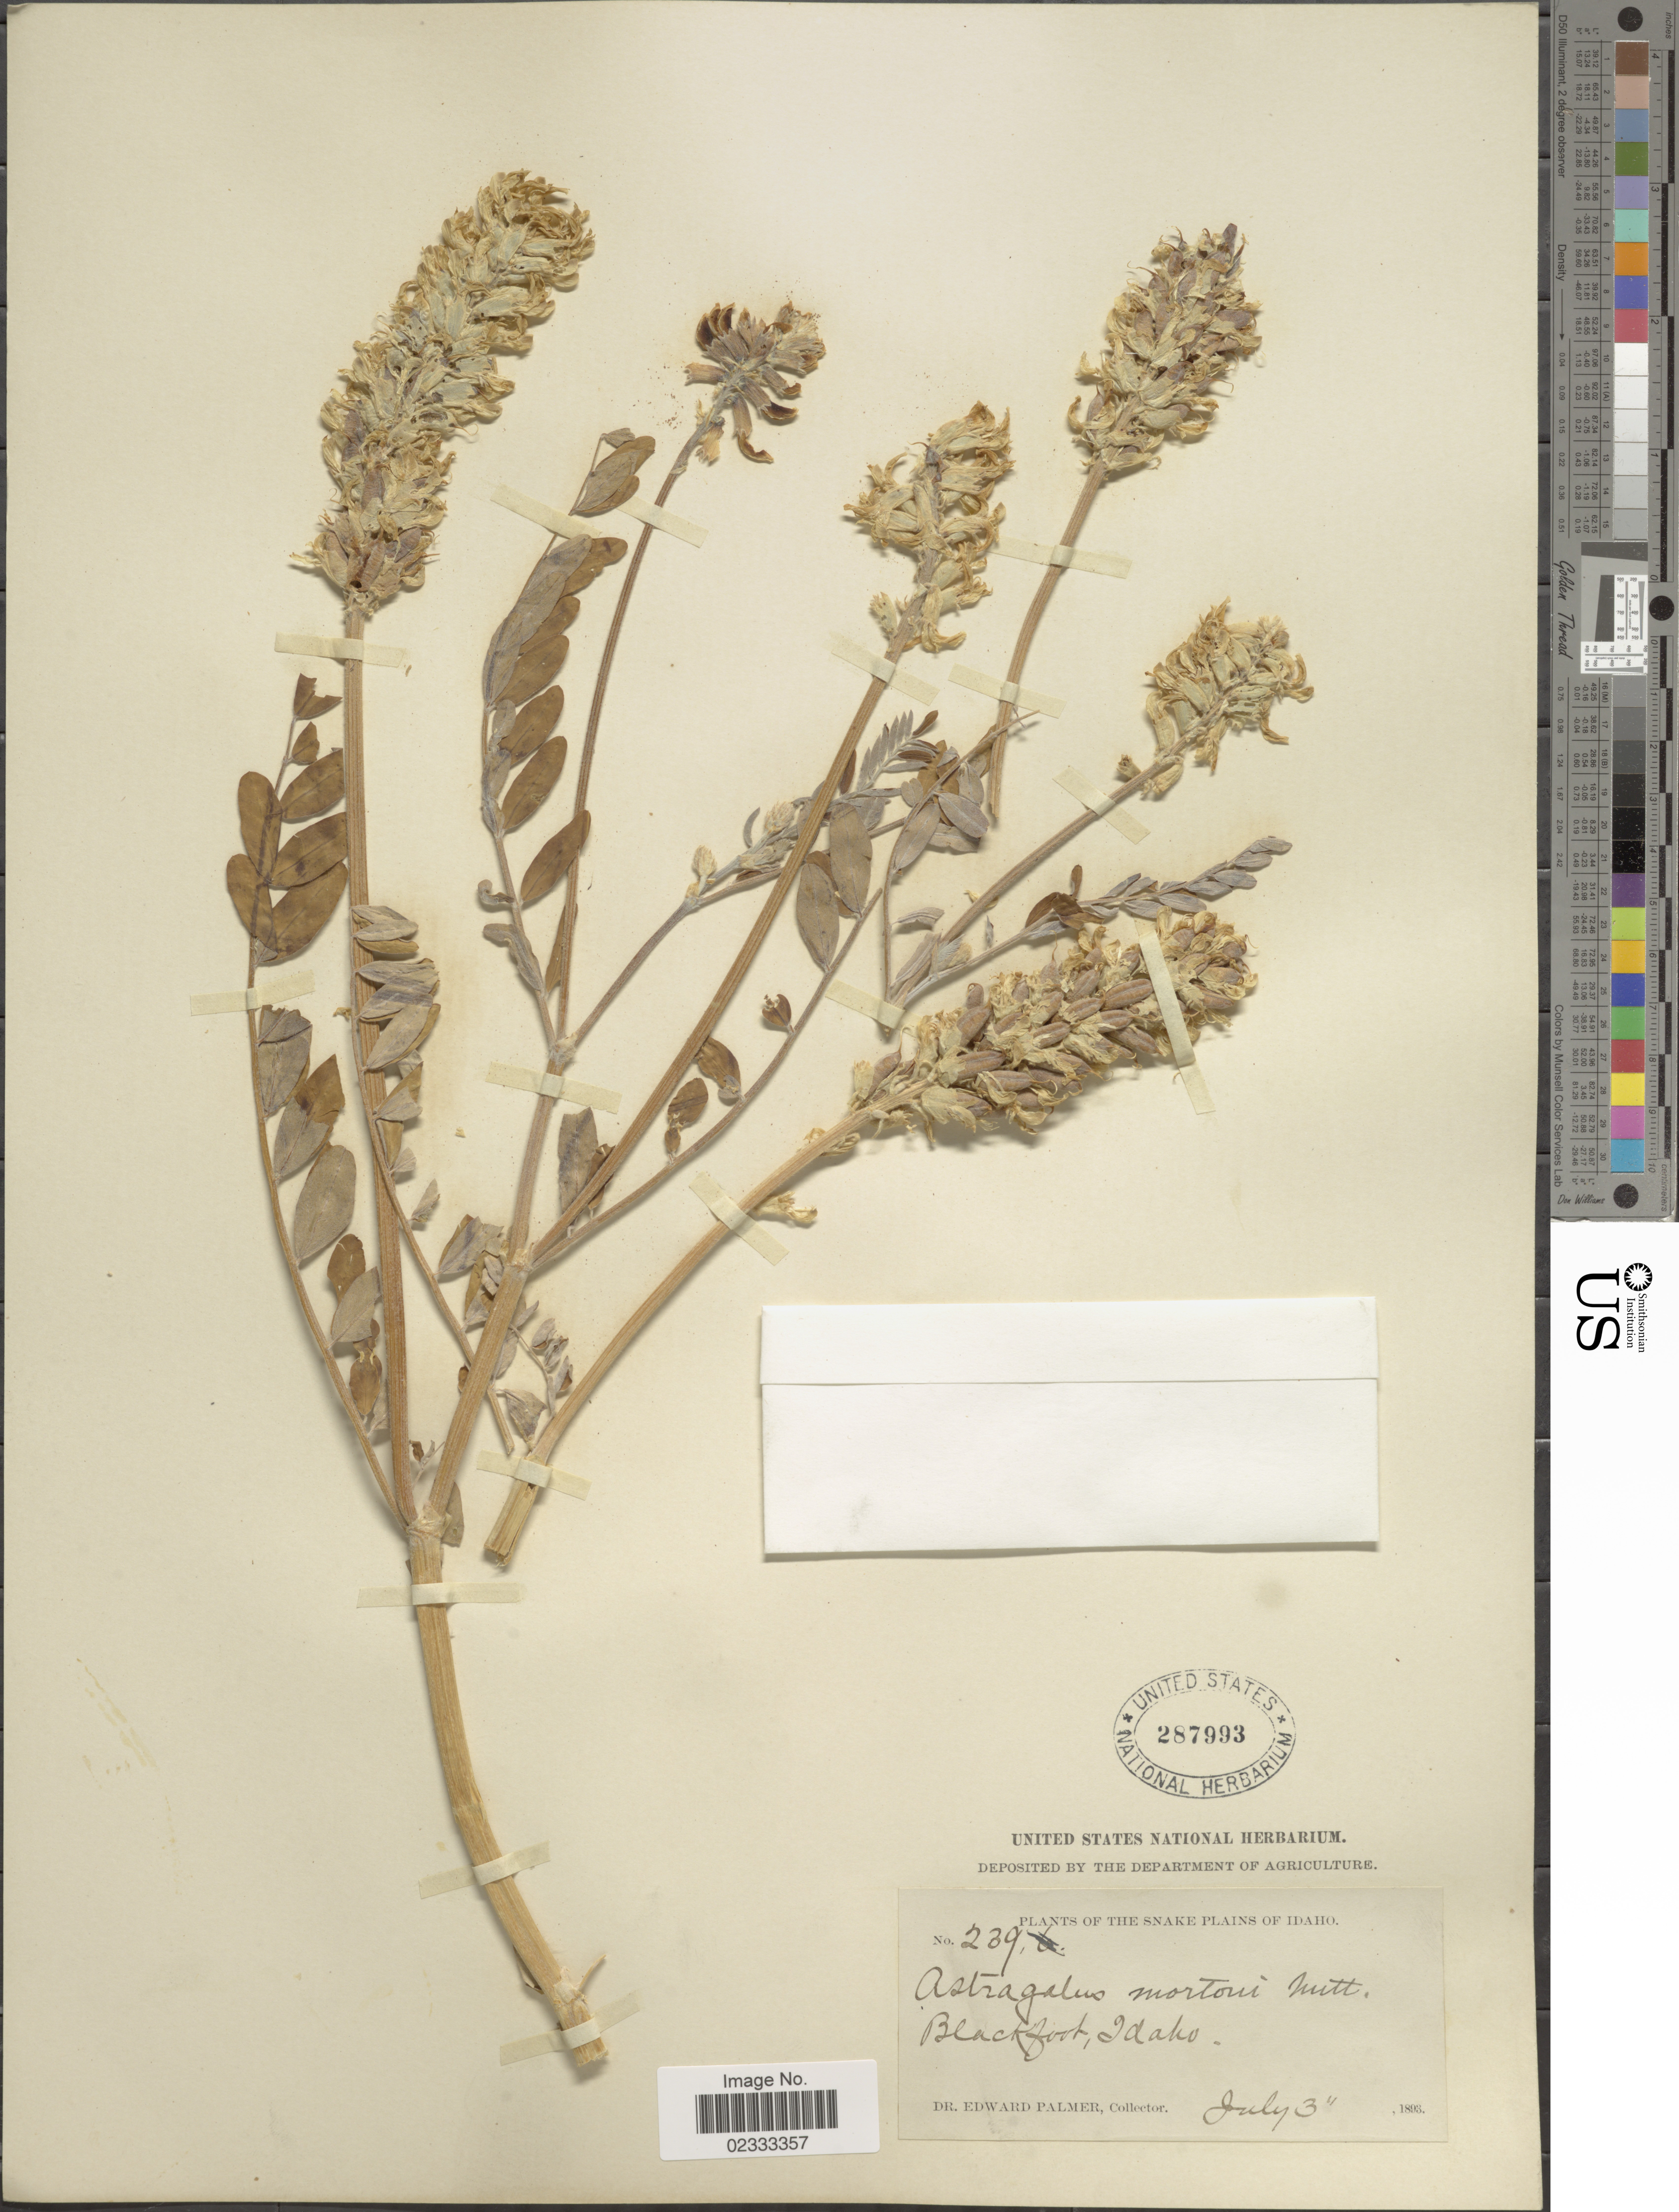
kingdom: Plantae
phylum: Tracheophyta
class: Magnoliopsida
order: Fabales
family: Fabaceae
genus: Astragalus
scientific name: Astragalus mortonii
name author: Nutt.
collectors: E. Palmer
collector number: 239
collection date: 1893-07-03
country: United States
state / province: Idaho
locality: The Snake Plains of Idaho, Blackfoot.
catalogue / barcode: US 287993